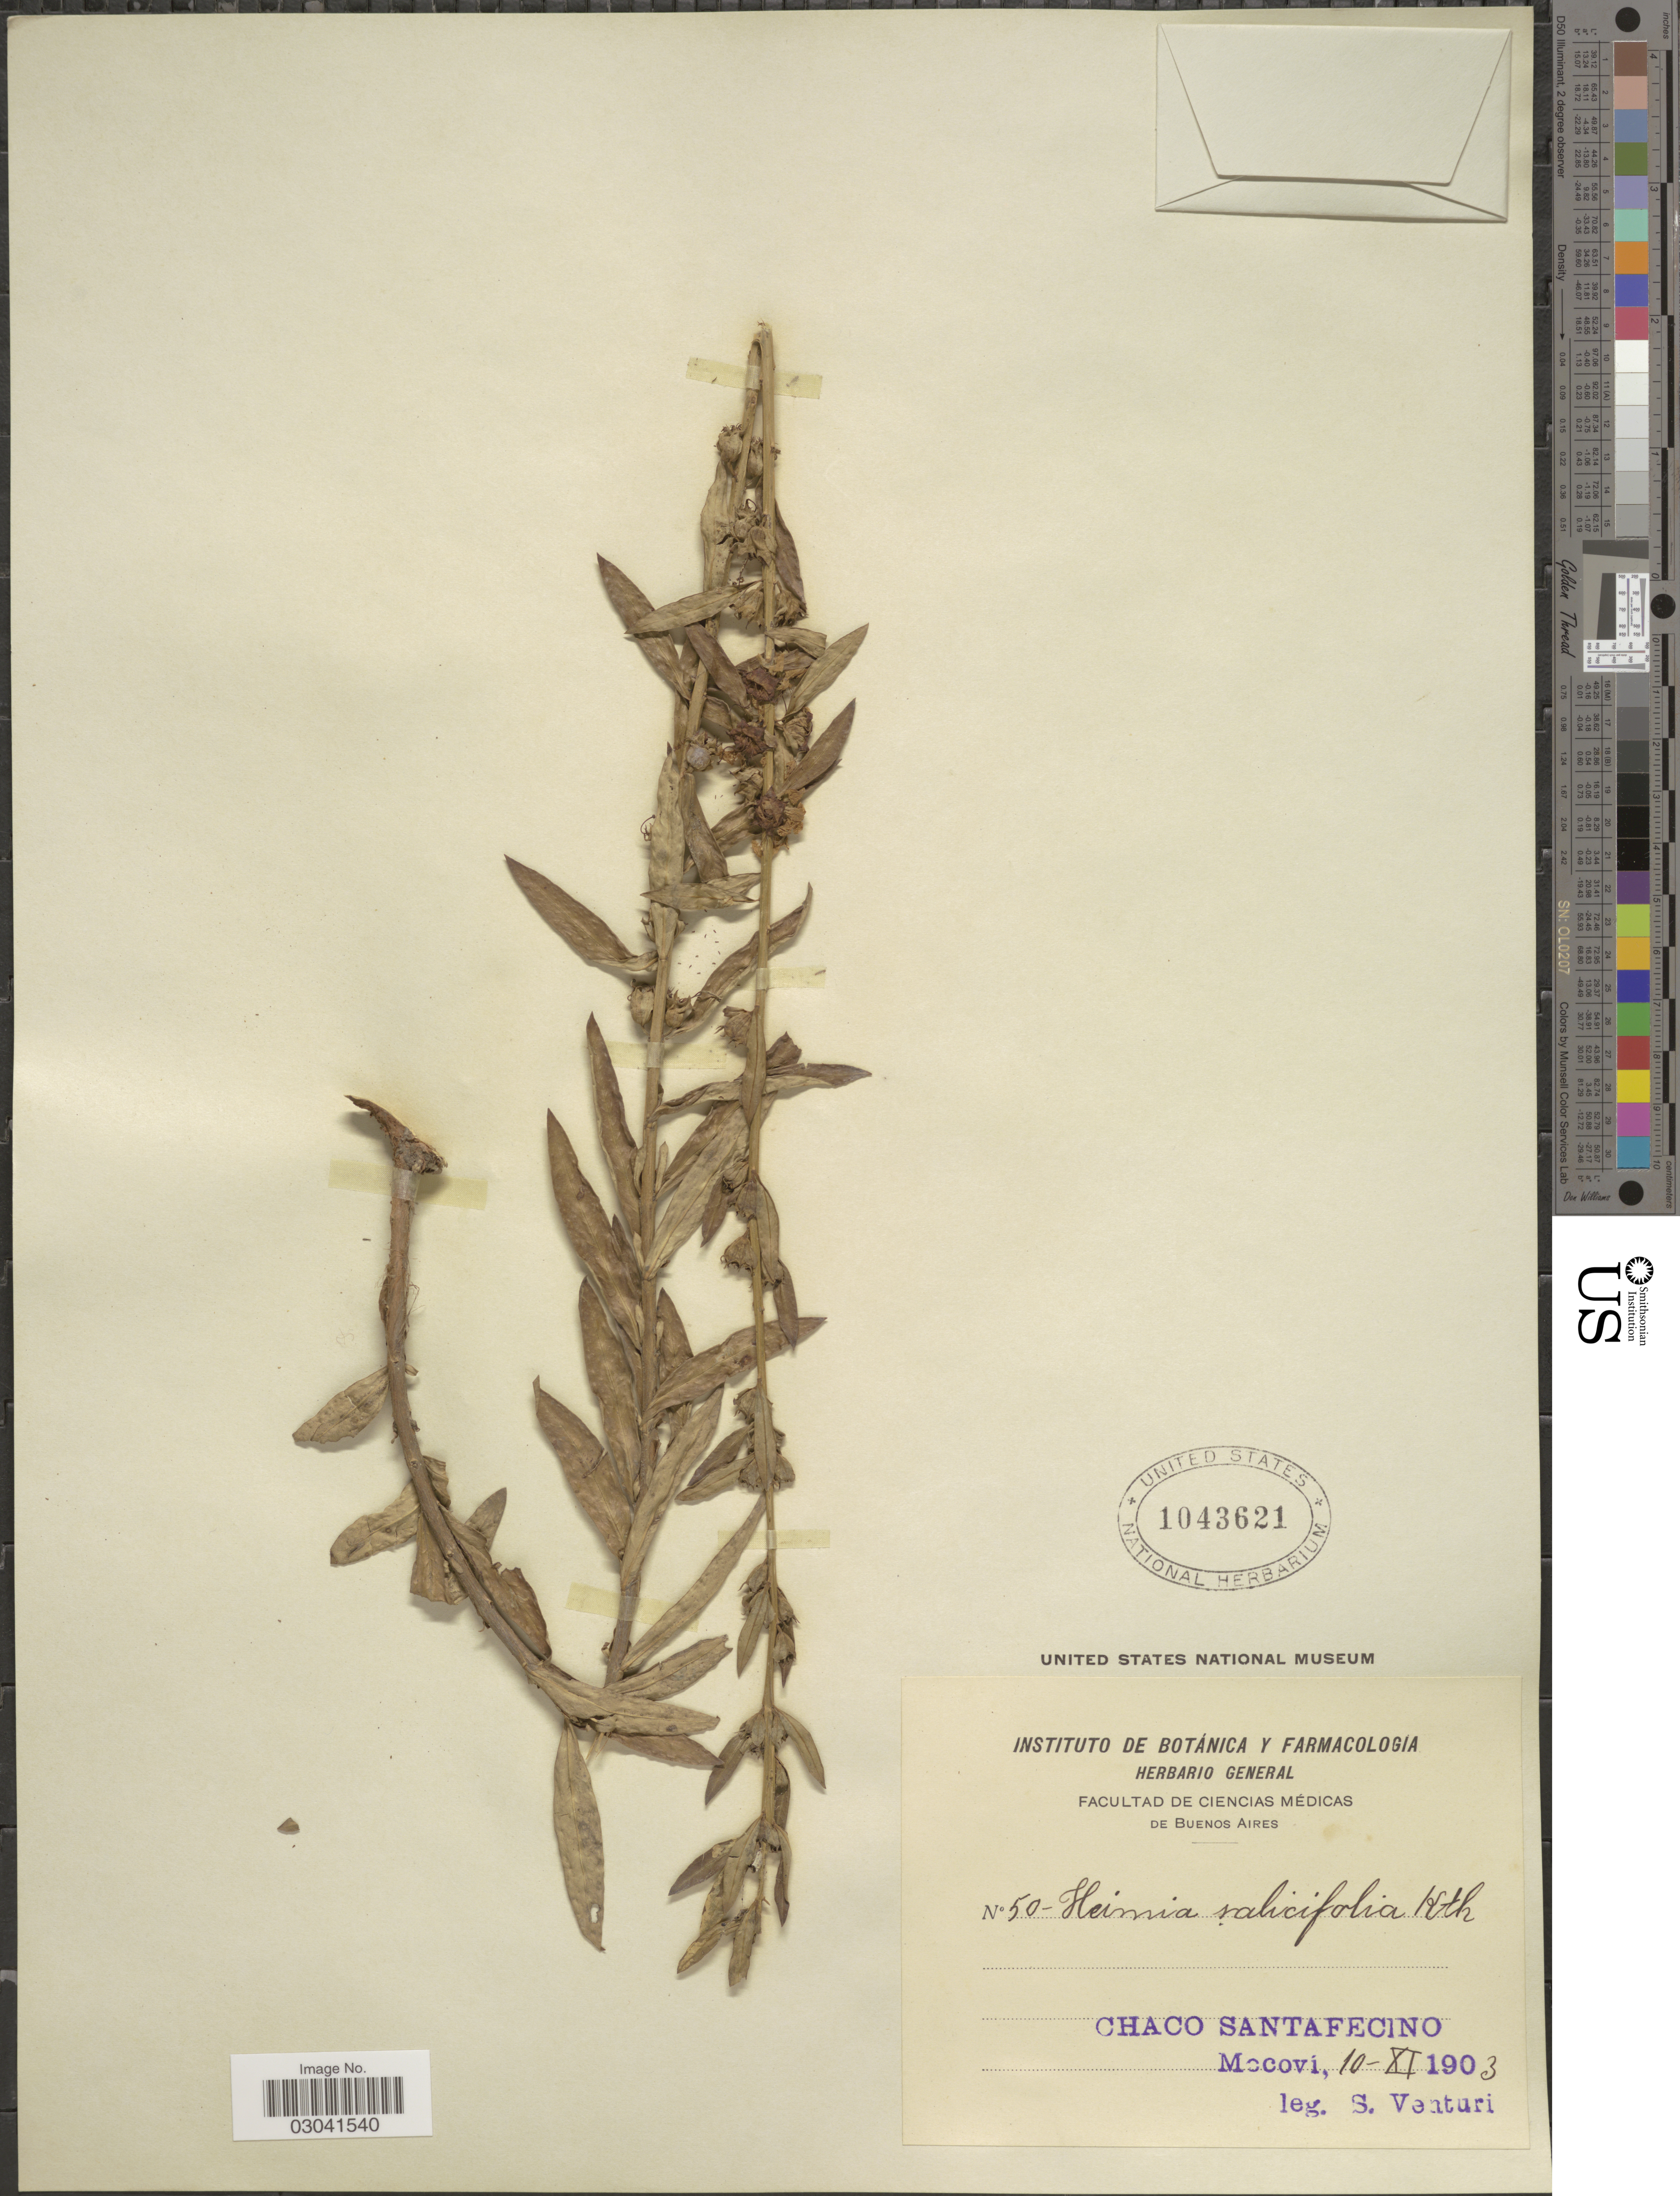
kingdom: Plantae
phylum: Tracheophyta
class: Magnoliopsida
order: Myrtales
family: Lythraceae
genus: Heimia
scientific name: Heimia salicifolia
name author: Link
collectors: S. Venturi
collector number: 50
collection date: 1903-11-10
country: Argentina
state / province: Chaco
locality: Chaco Santafecino, Mocoví.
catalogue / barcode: US 1043621